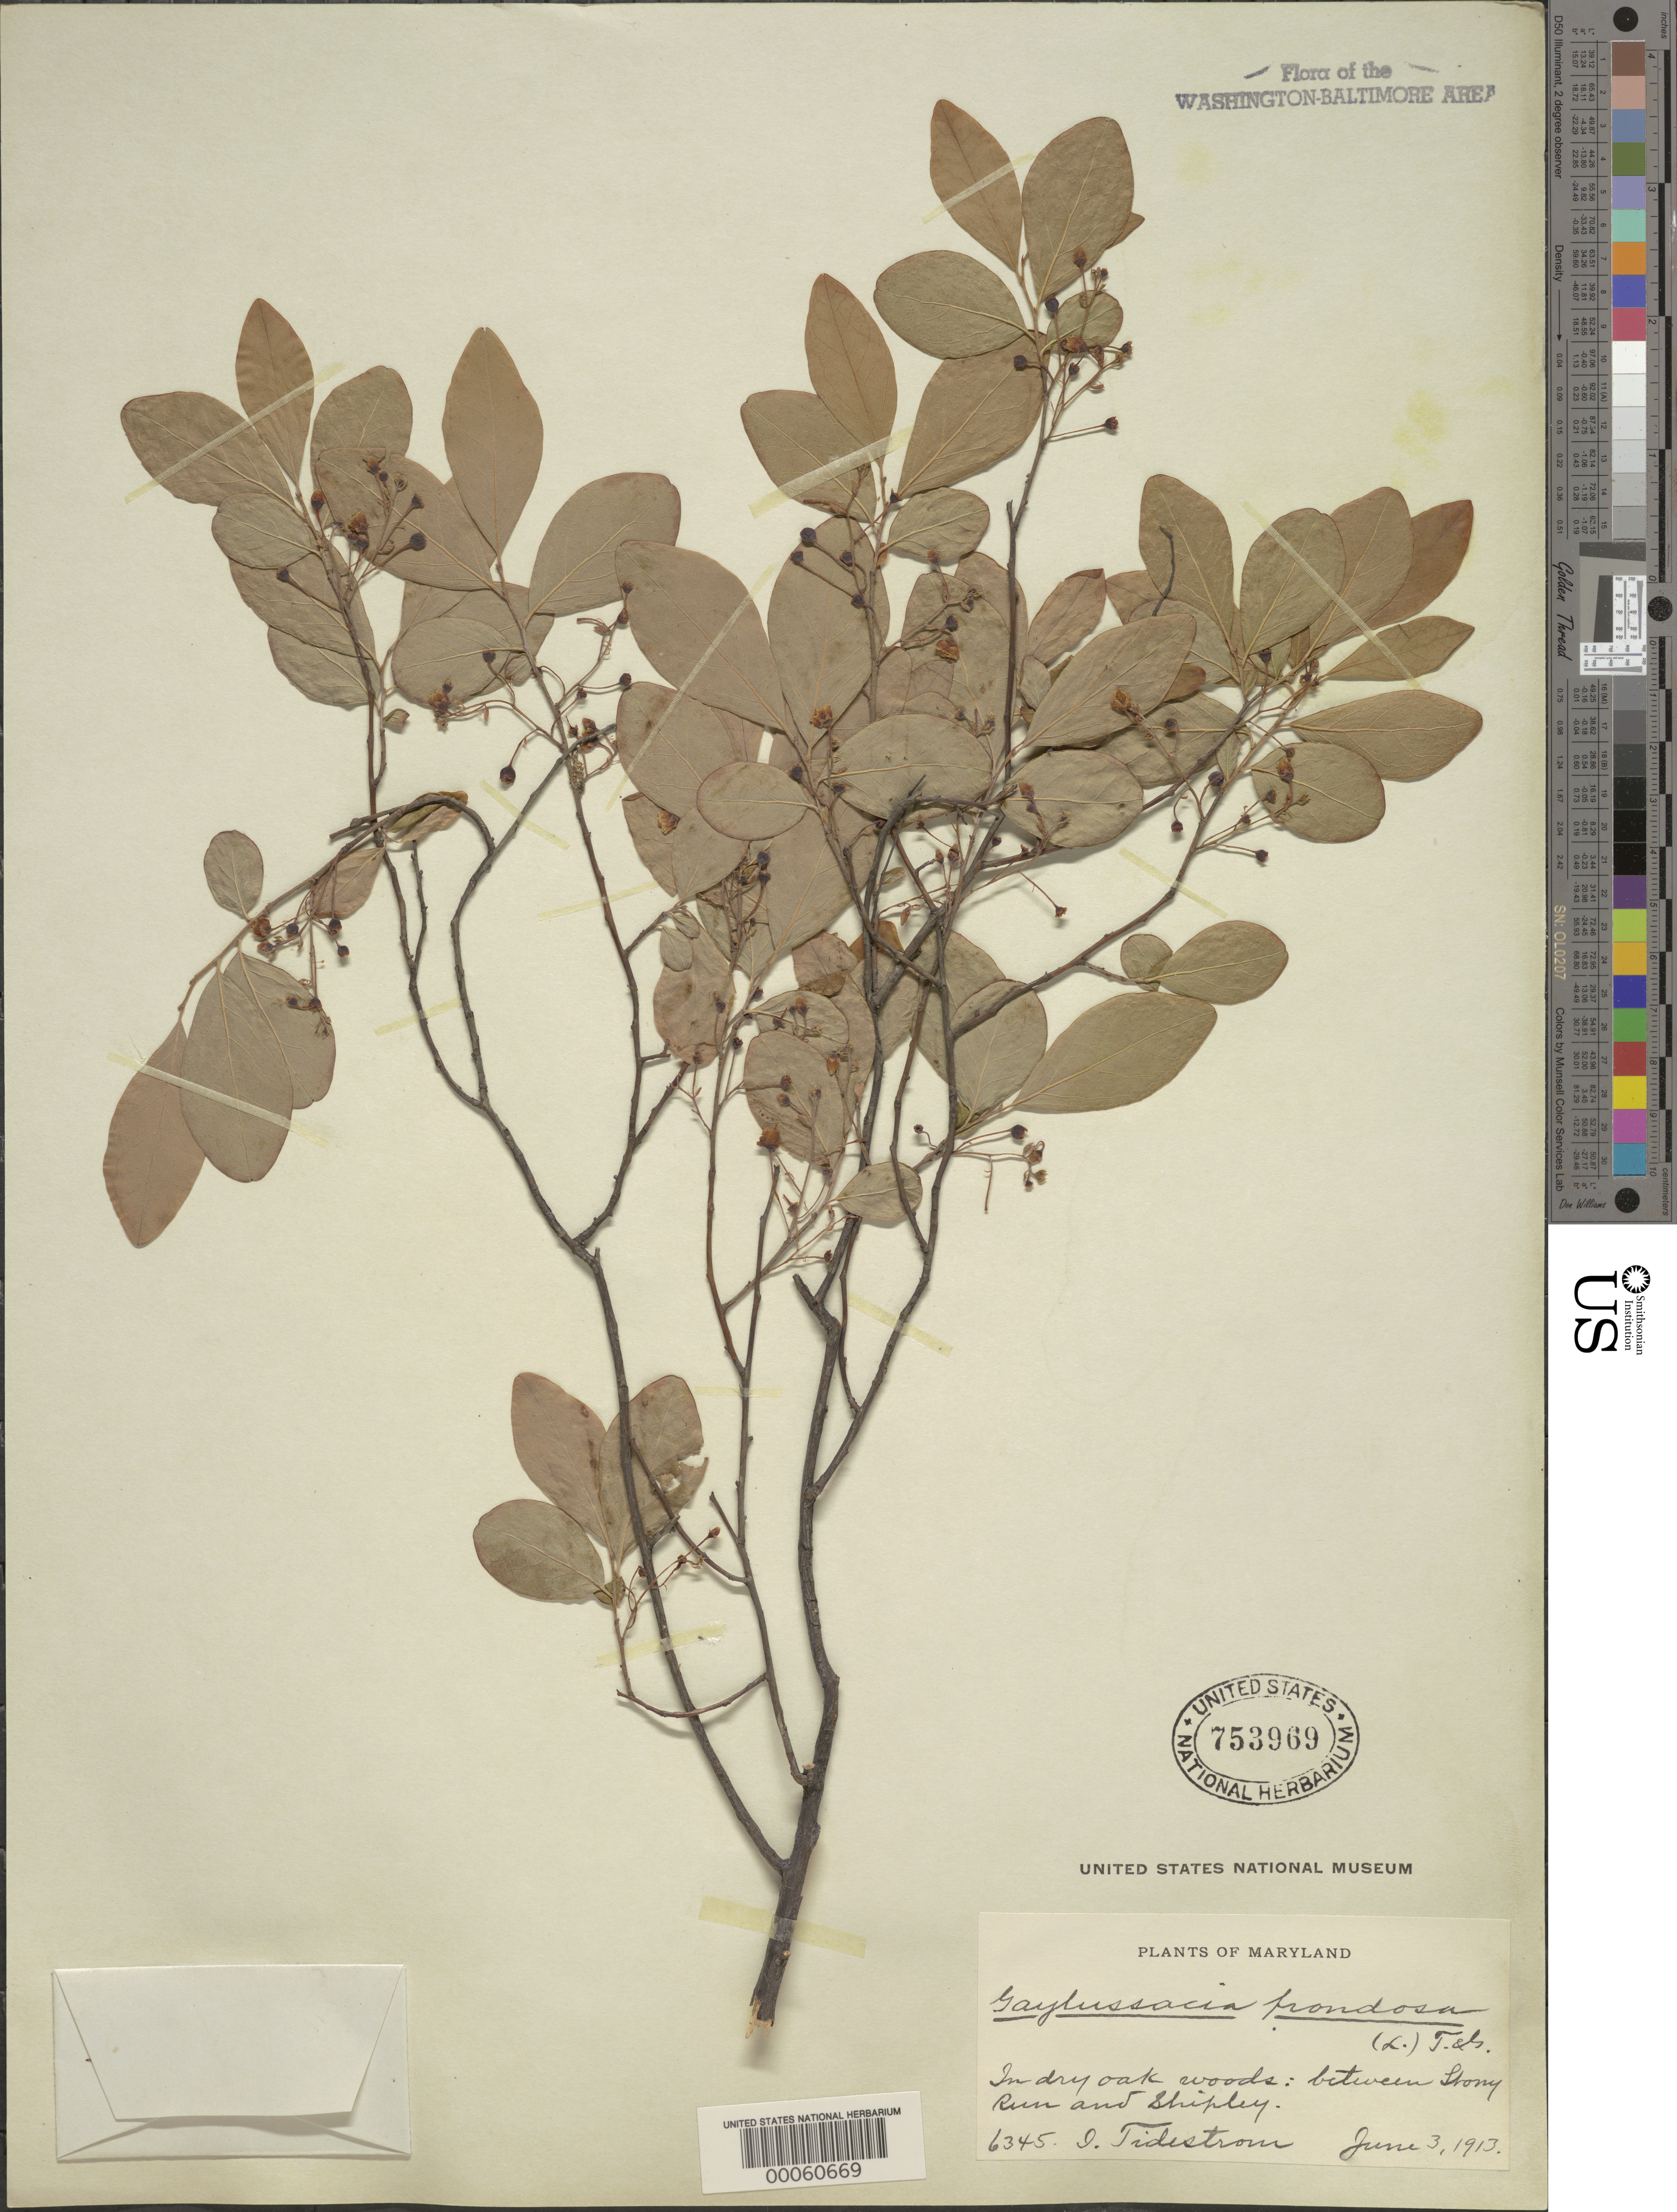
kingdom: Plantae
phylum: Tracheophyta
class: Magnoliopsida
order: Ericales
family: Ericaceae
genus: Gaylussacia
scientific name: Gaylussacia frondosa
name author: (L.) Torr. & A. Gray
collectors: I. F. Tidestrom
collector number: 6345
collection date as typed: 03 Jun 1913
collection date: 1913-06-03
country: United States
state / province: Maryland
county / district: Anne Arundel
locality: between Stony Run and Shipley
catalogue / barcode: US 753969